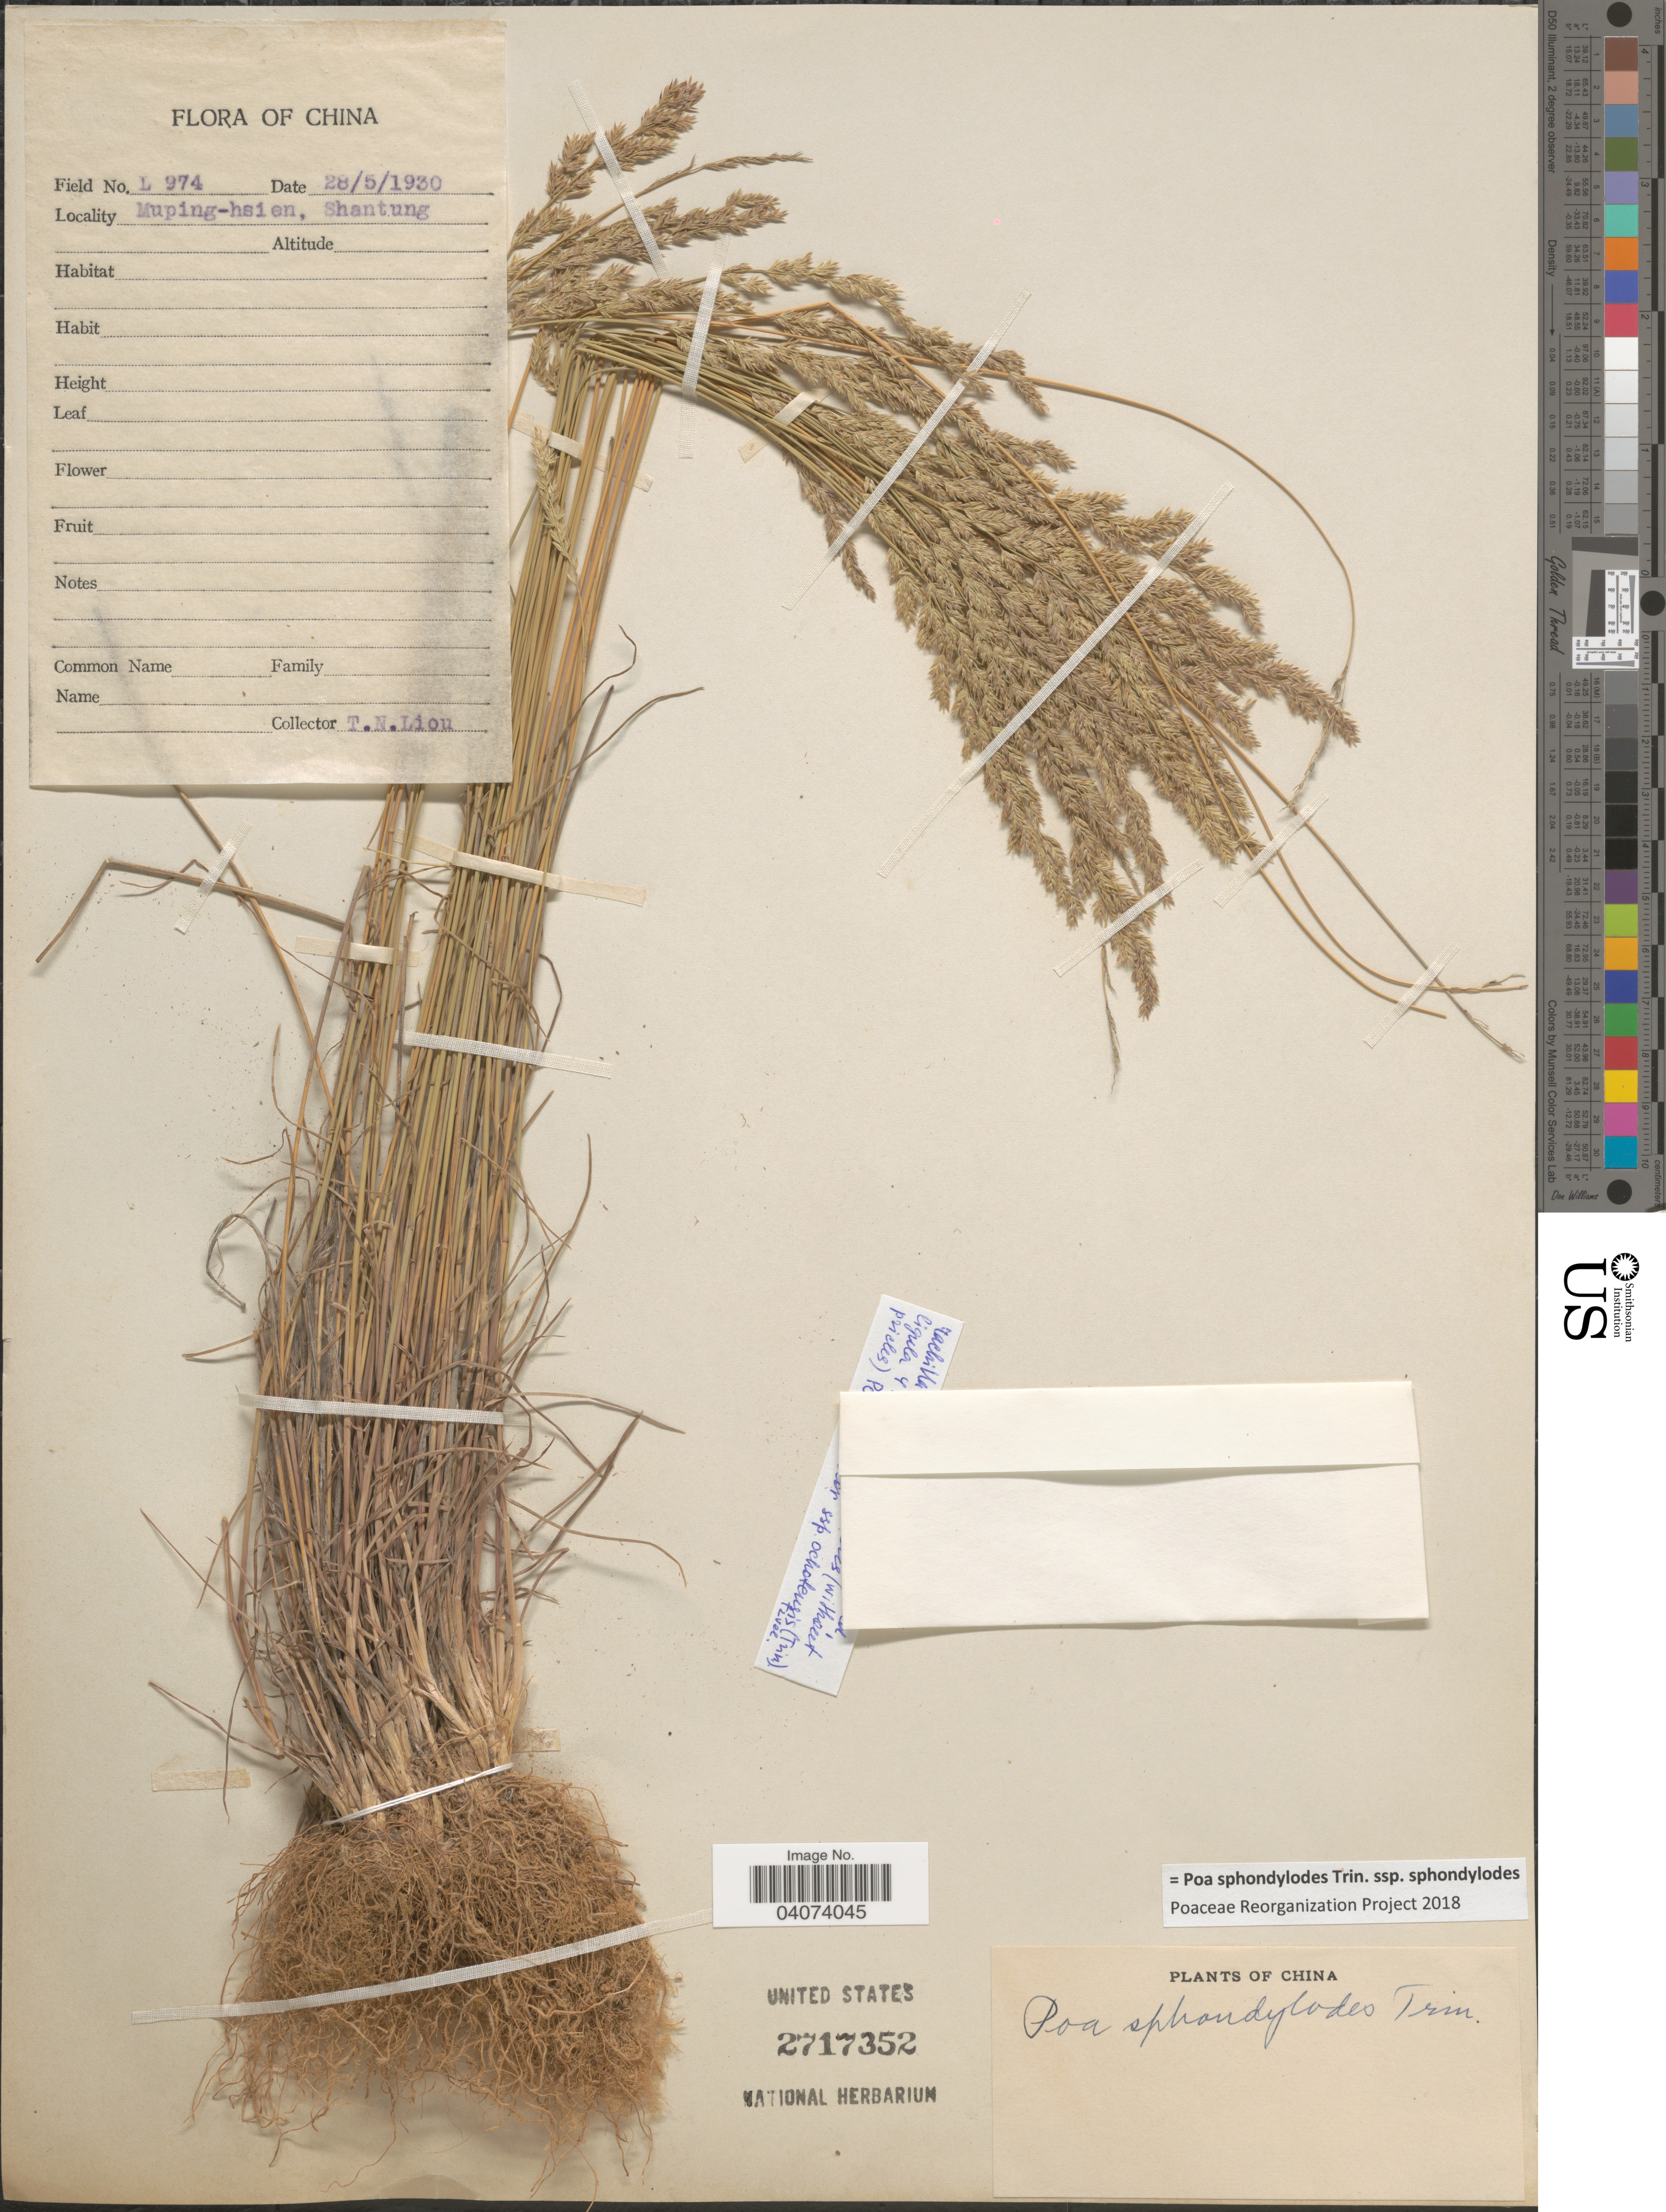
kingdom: Plantae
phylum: Tracheophyta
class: Liliopsida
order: Poales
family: Poaceae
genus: Poa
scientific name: Poa sphondylodes subsp. sphondylodes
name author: Trin.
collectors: T. N. Liou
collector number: L.974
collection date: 1930-05-28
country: China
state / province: Shandong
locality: Muping-hsien, Shantung.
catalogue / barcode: US 2717352